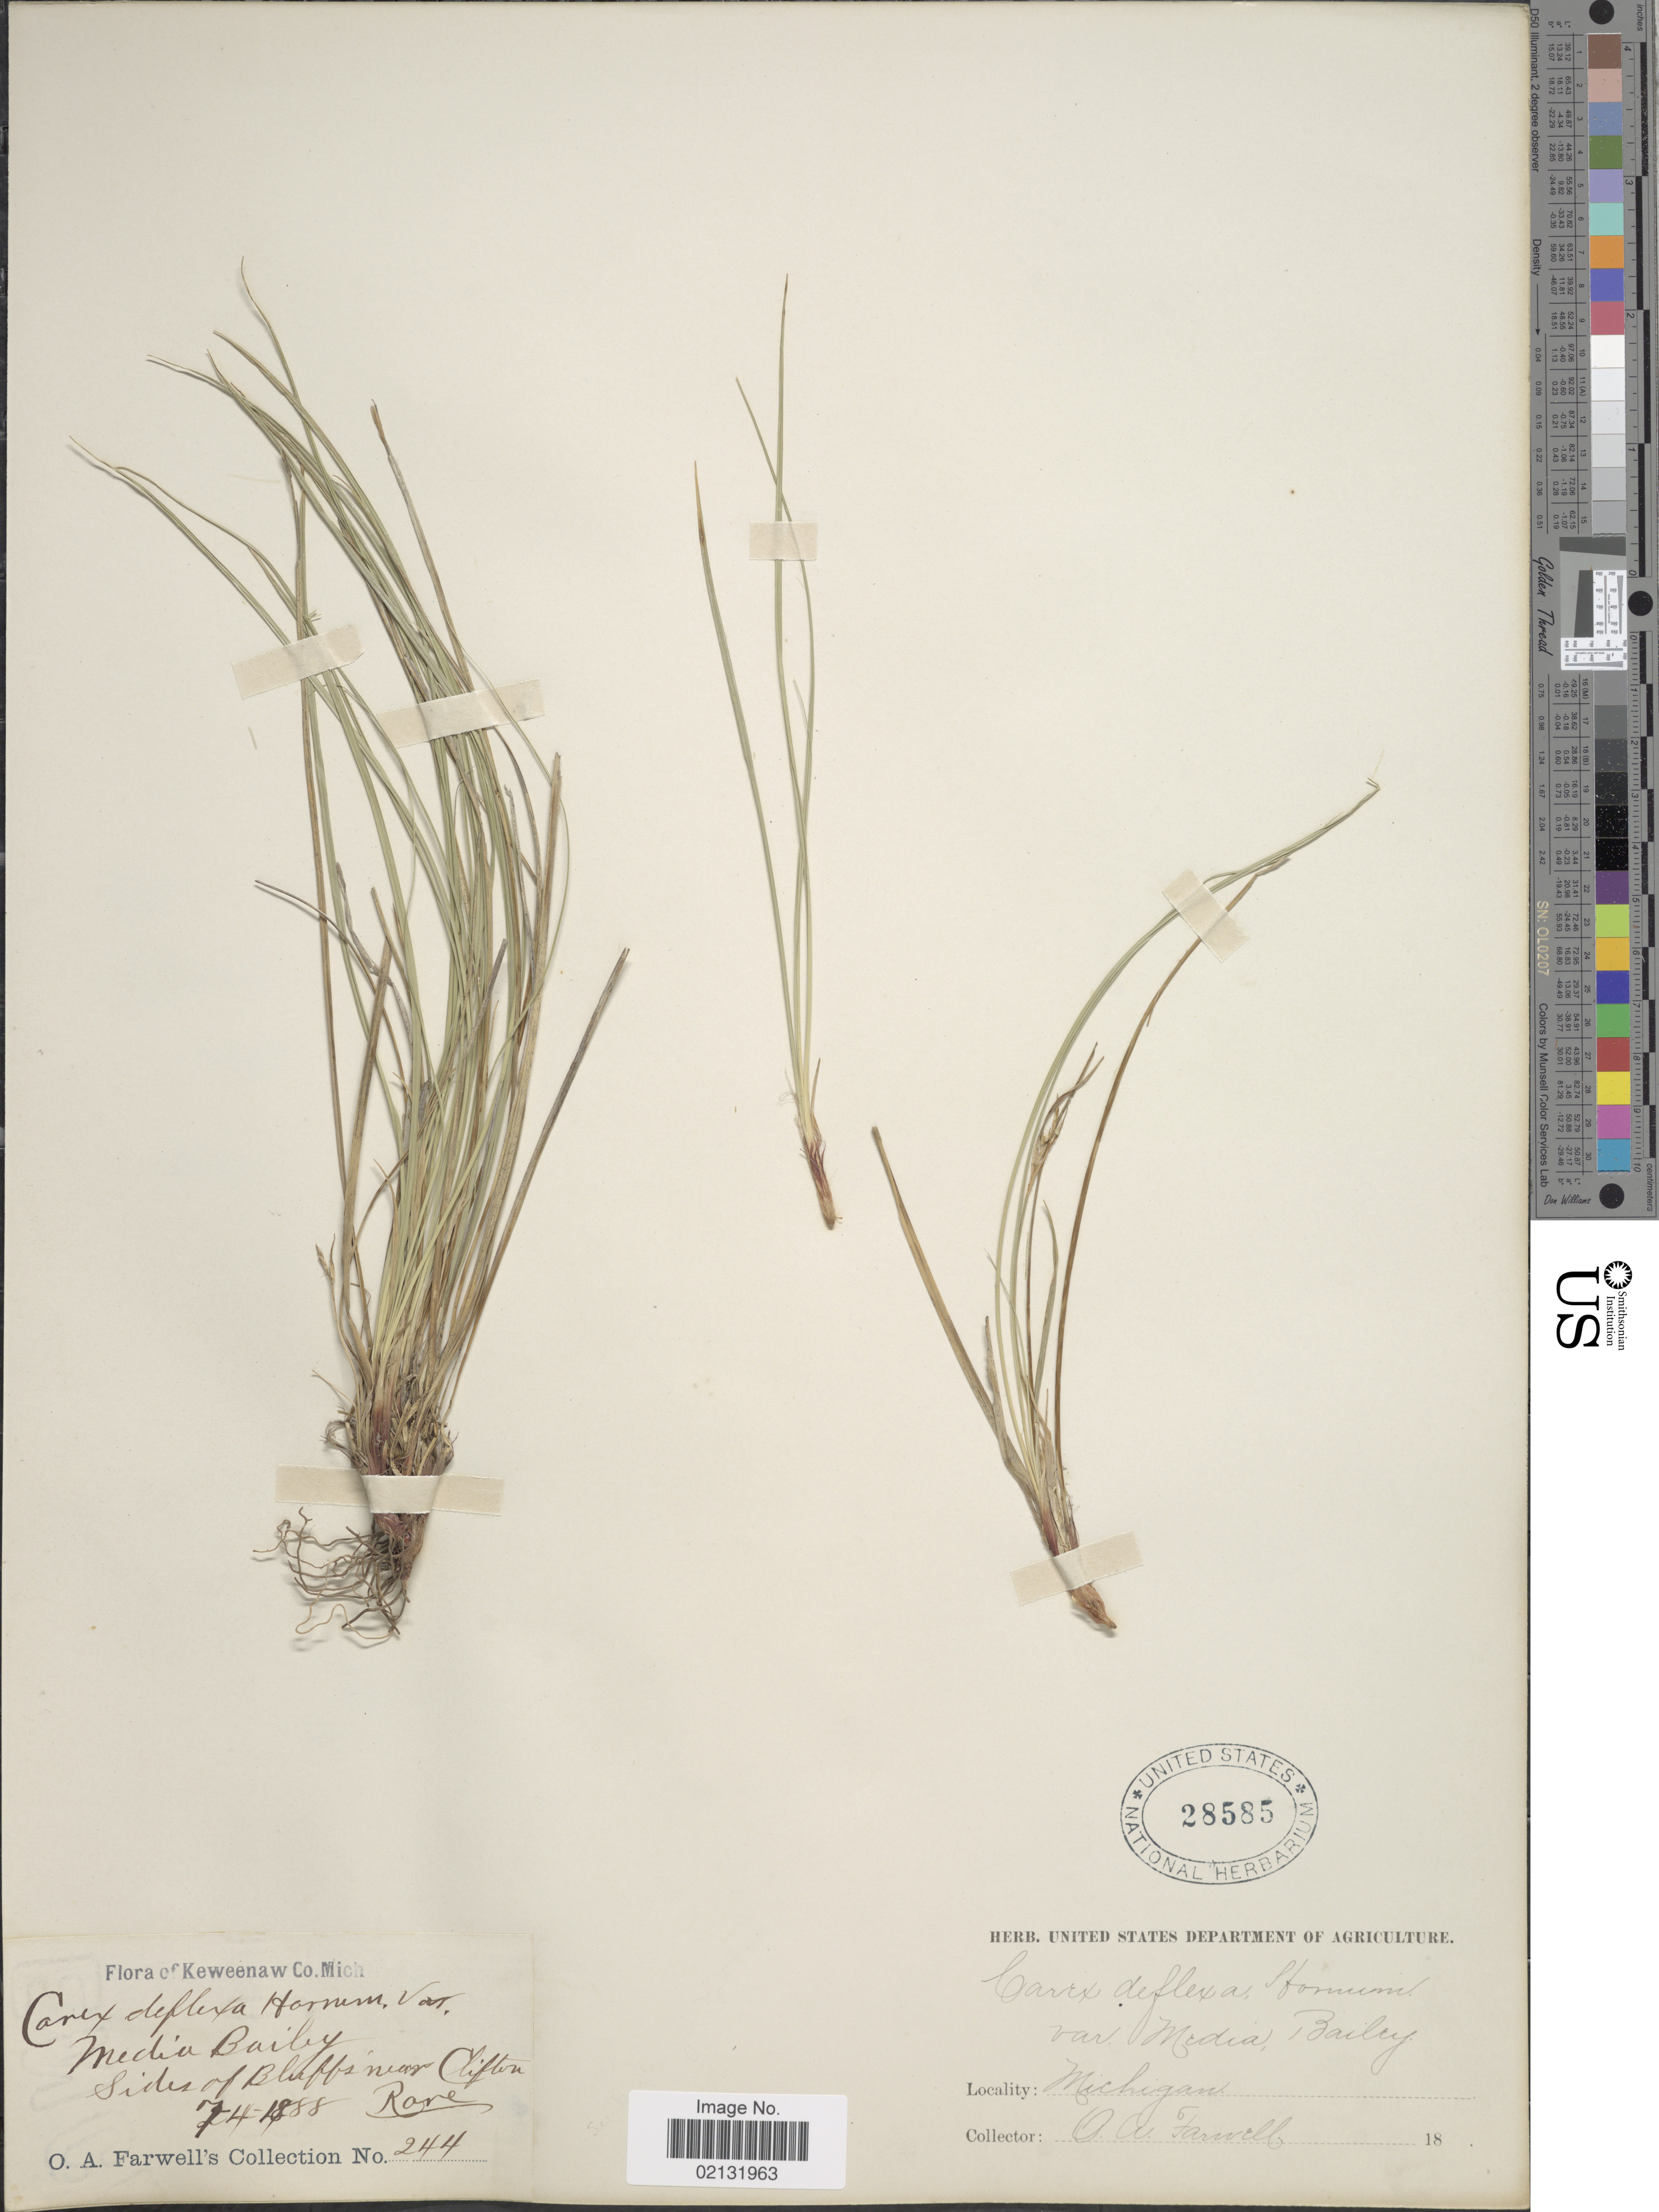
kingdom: Plantae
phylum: Tracheophyta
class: Liliopsida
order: Poales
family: Cyperaceae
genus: Carex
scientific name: Carex rossii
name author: Boott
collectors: O. Farwell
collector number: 244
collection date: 1888-07-04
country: United States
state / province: Michigan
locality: Sides of Bluffs near Clifton. Michigan, Keweenaw Co. Media Bailey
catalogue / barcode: US 28585